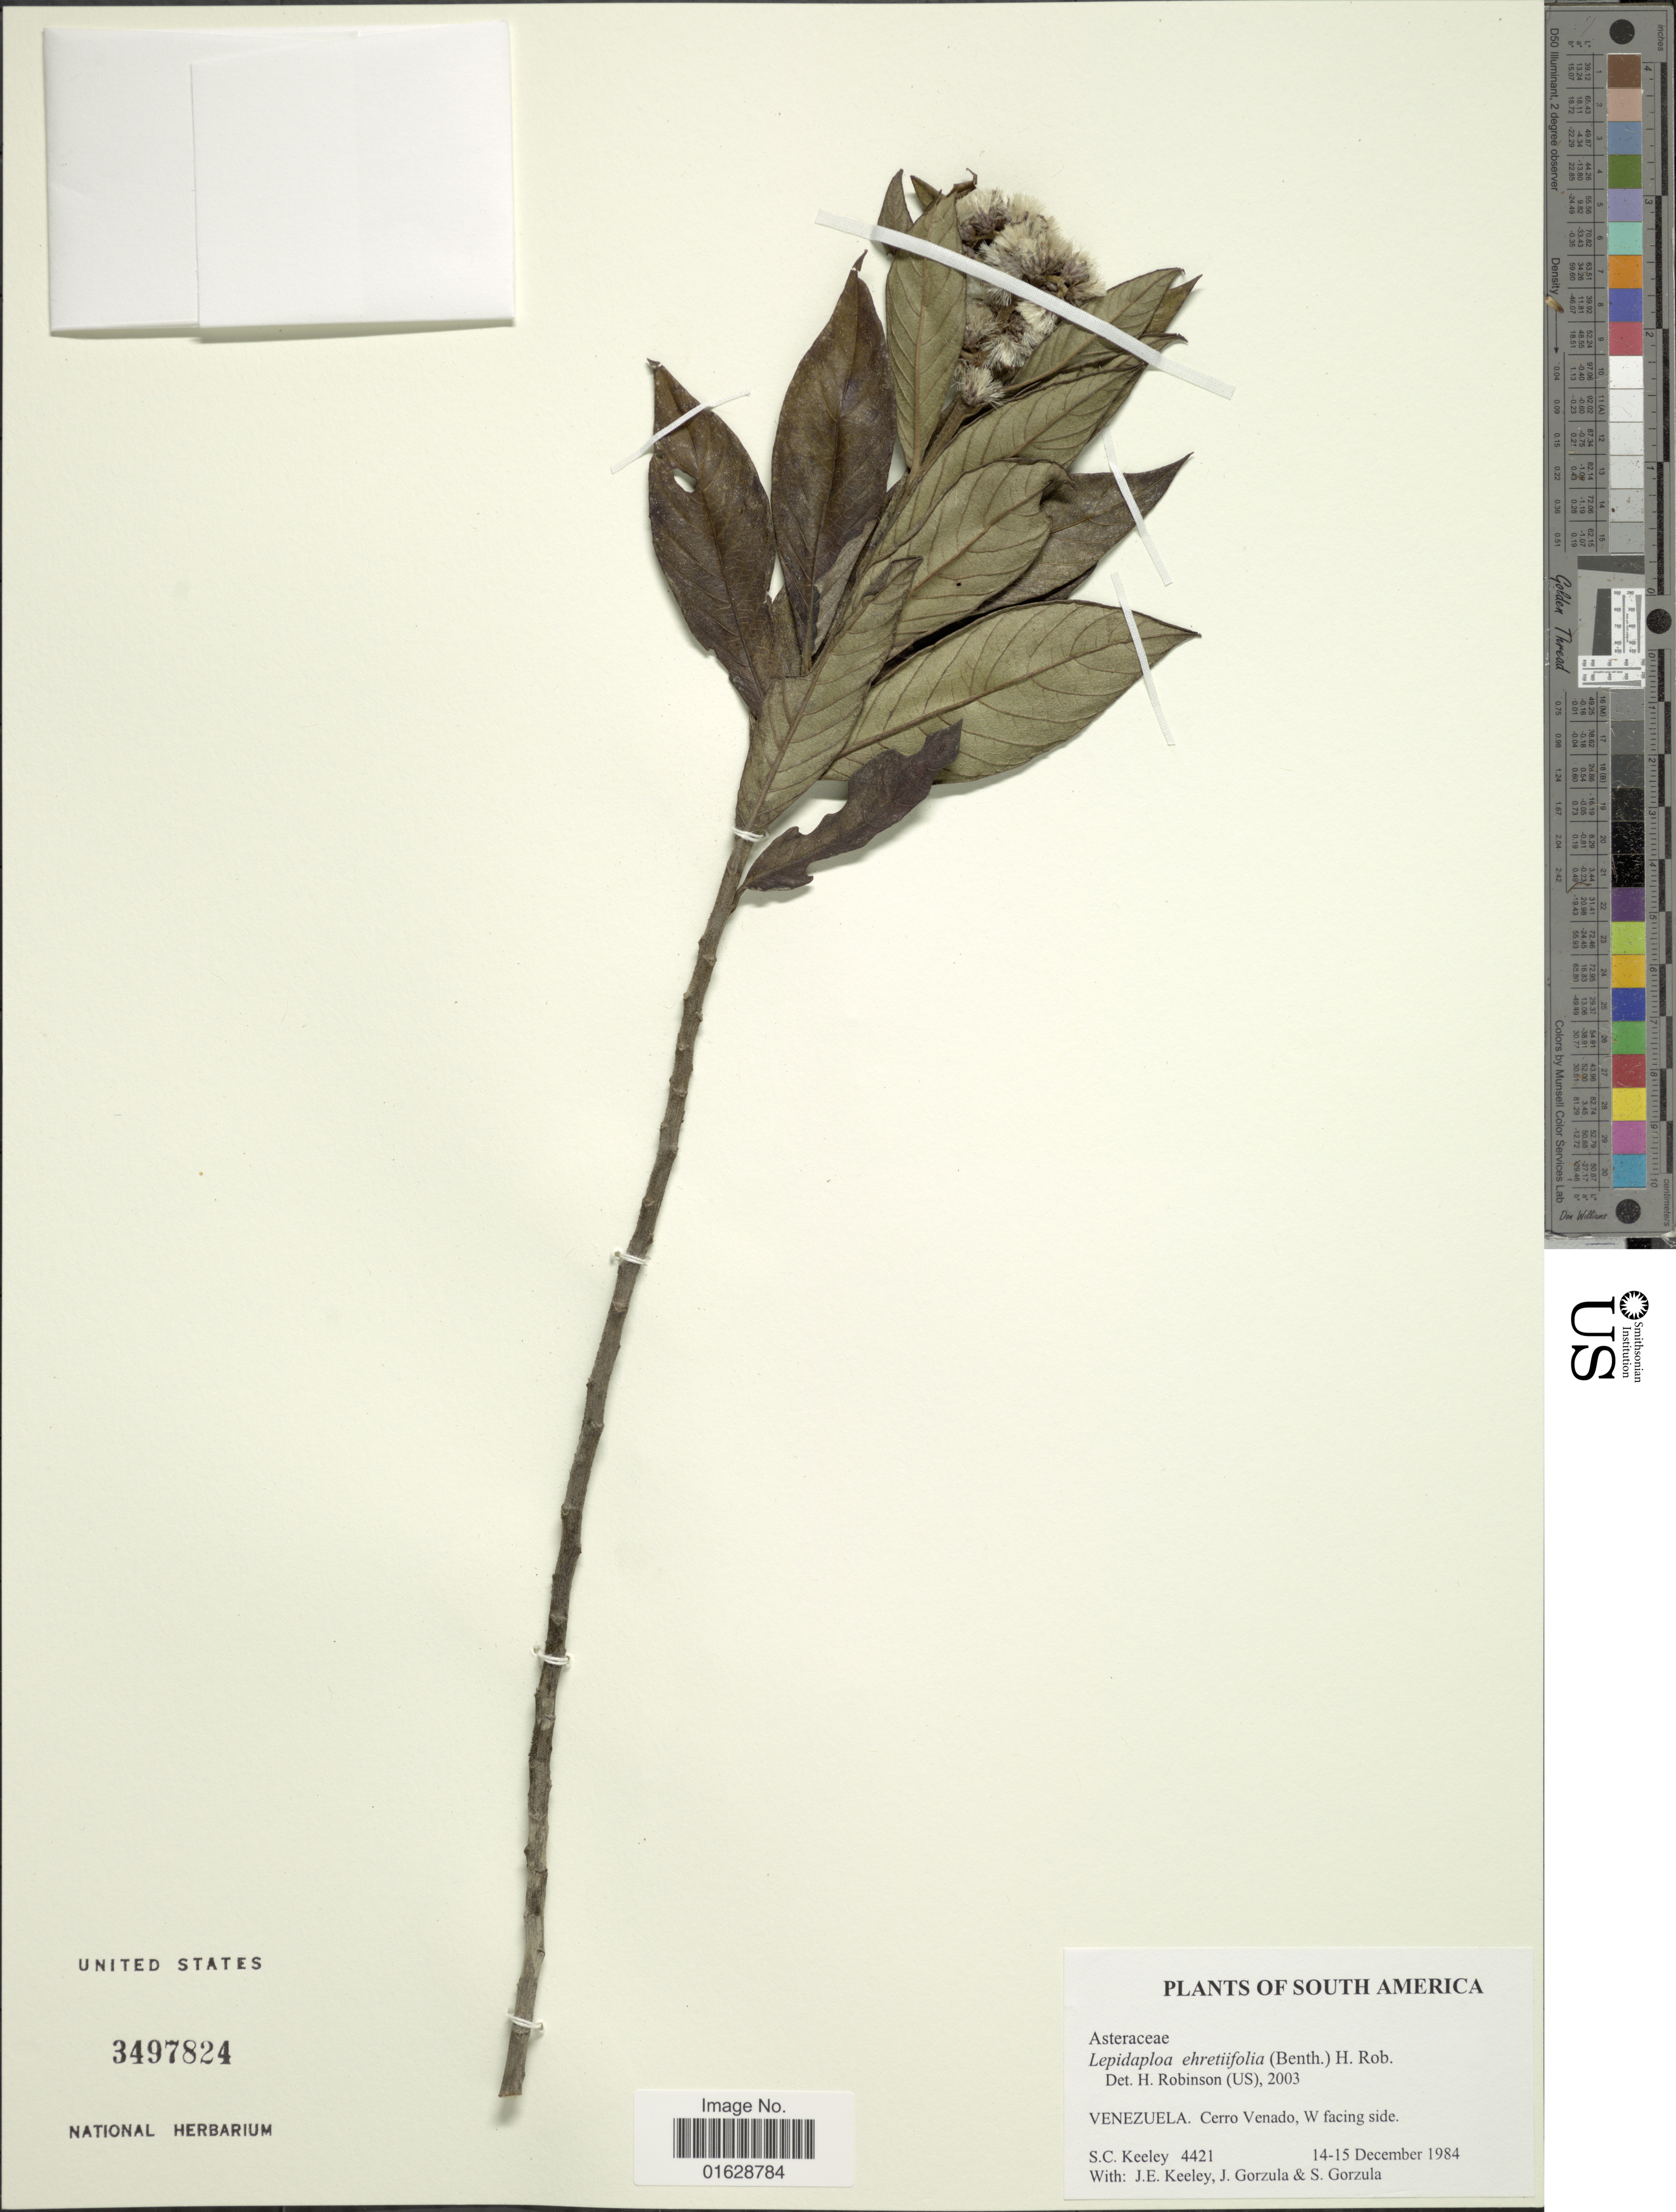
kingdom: Plantae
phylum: Tracheophyta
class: Magnoliopsida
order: Asterales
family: Asteraceae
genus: Lepidaploa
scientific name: Lepidaploa ehretiifolia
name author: (Benth.) H. Rob.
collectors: S. C. Keeley, J. E. Keeley, J. Gorzula & S. Gorzula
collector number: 4432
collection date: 1984-12-14/1984-12-15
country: Venezuela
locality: Cerro Venado, W facing side.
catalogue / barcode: US 3497824